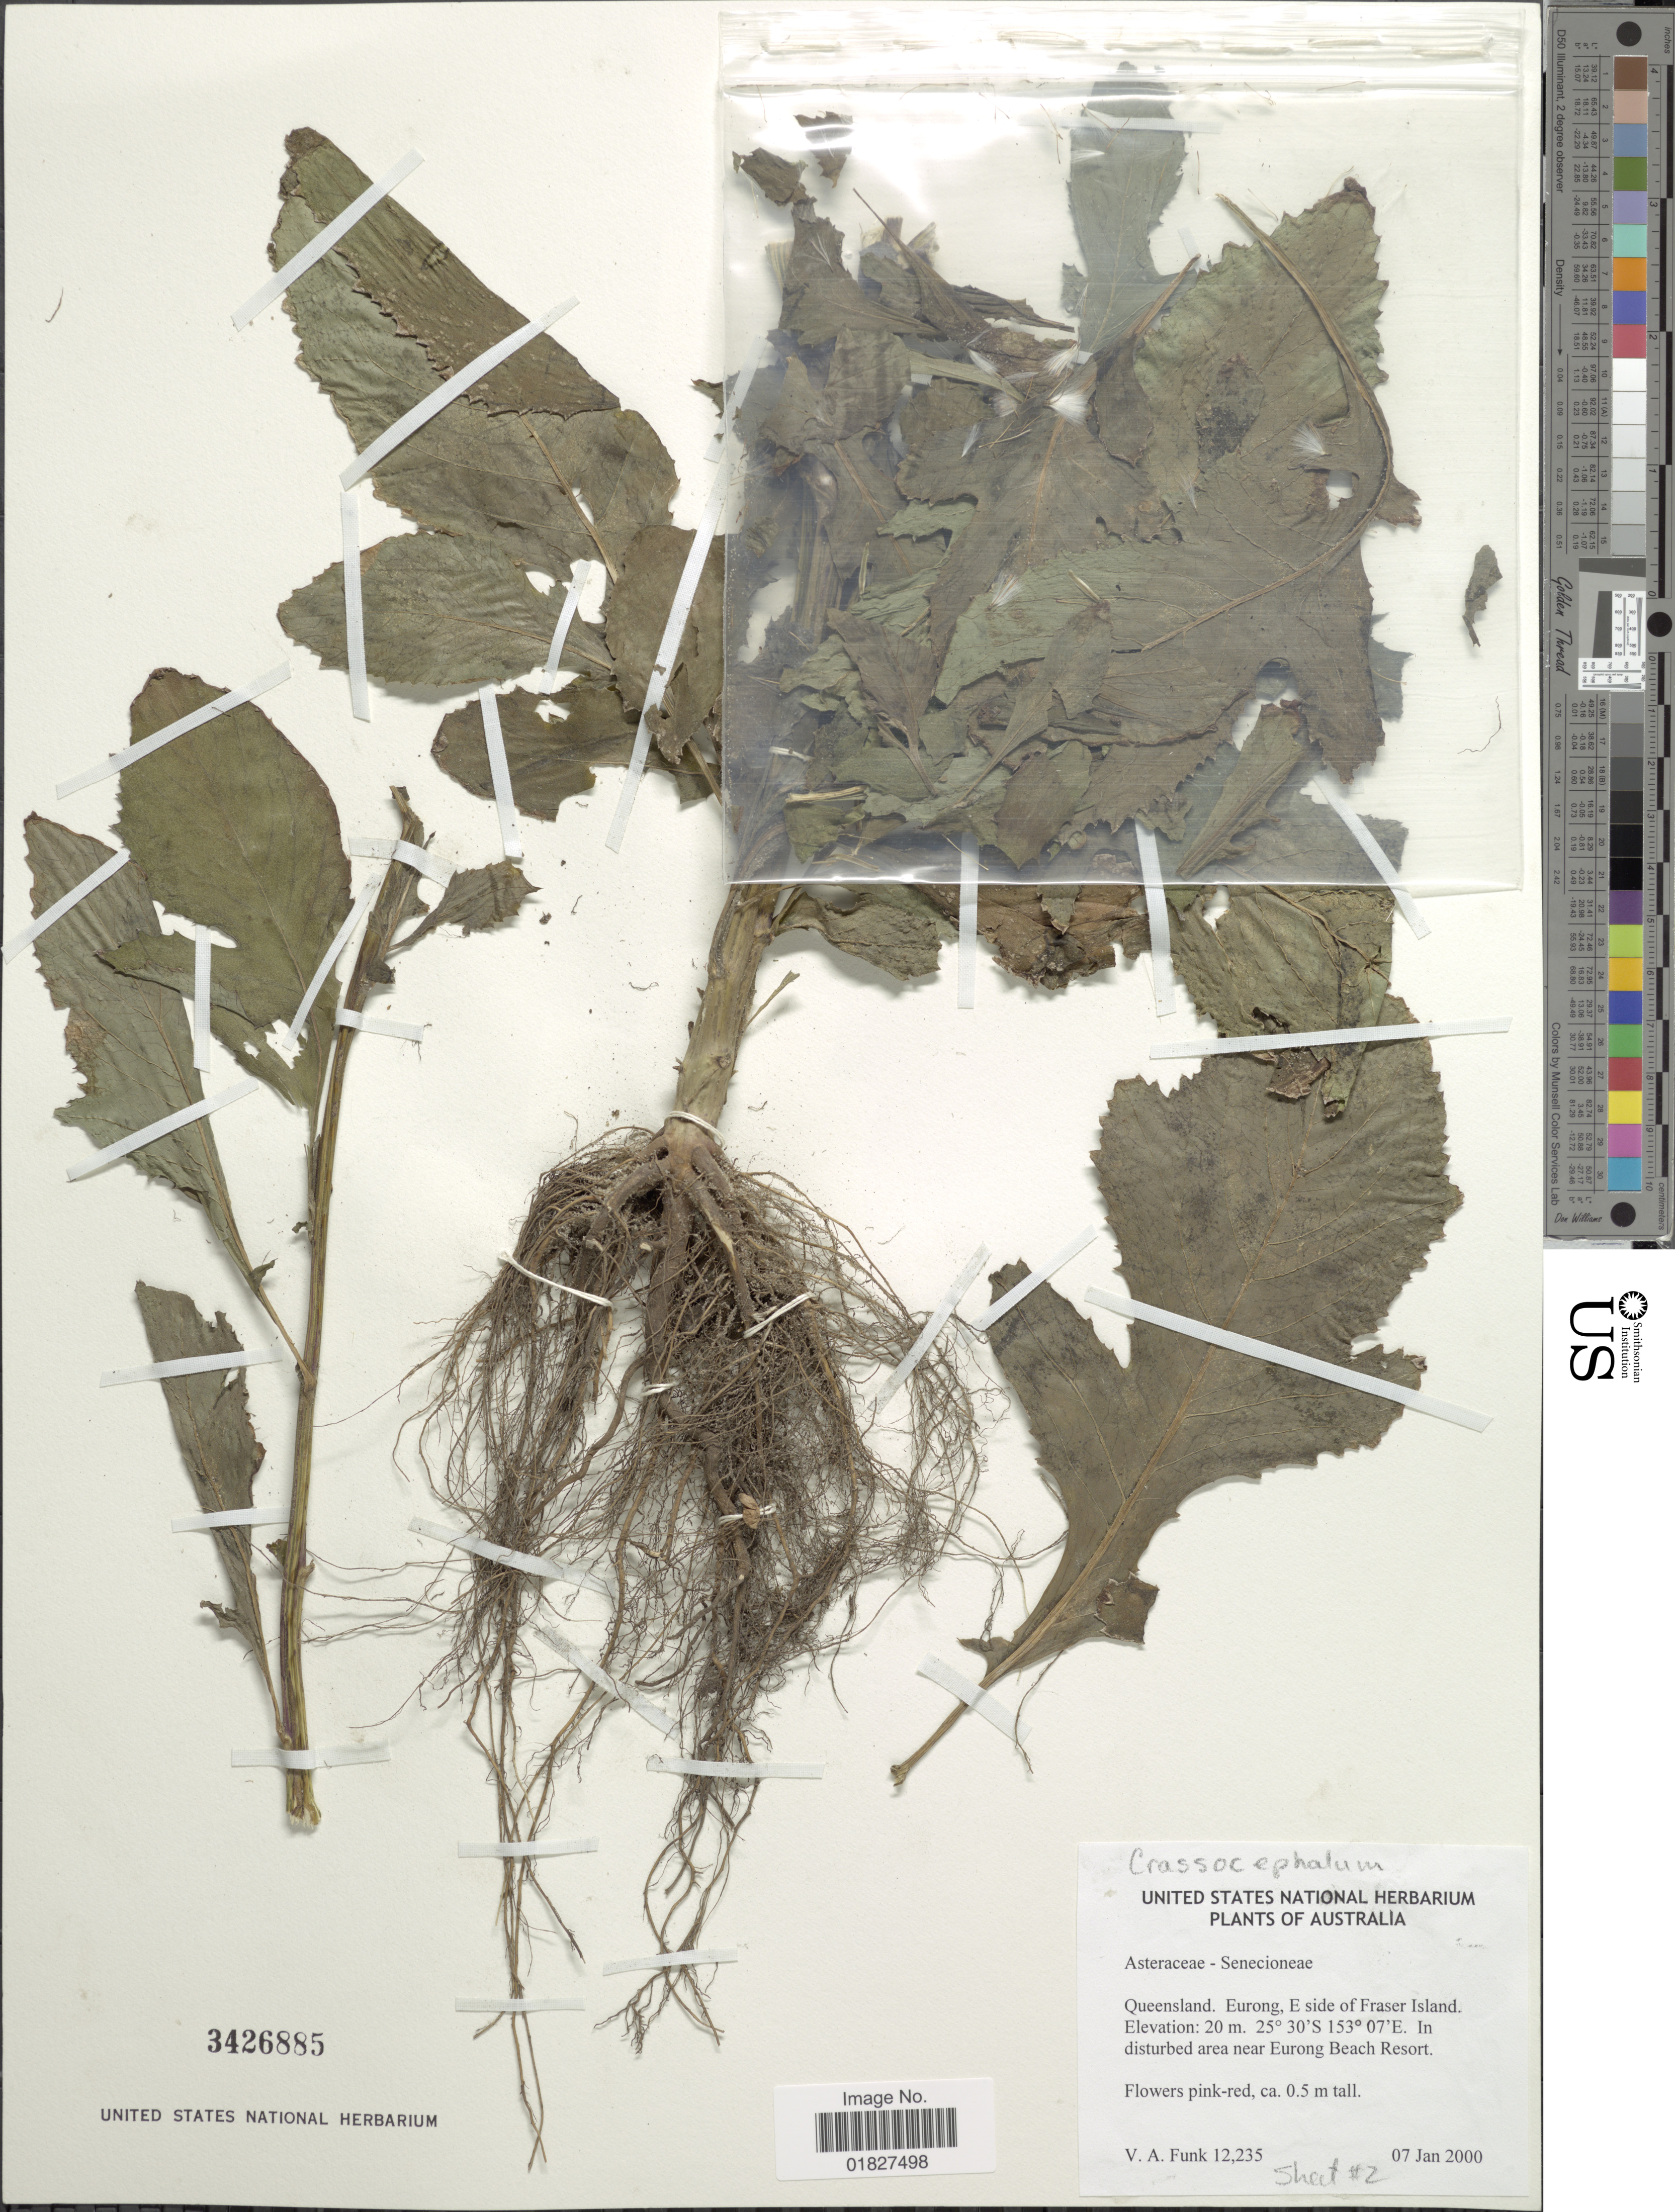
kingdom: Plantae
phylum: Tracheophyta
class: Magnoliopsida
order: Asterales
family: Asteraceae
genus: Crassocephalum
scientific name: Crassocephalum crepidioides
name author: (Benth.) S. Moore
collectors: V. Funk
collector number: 12235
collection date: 2000-01-07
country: Australia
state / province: Queensland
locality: Eurong, E side of Fraser Island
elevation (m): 20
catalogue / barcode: US 3426885